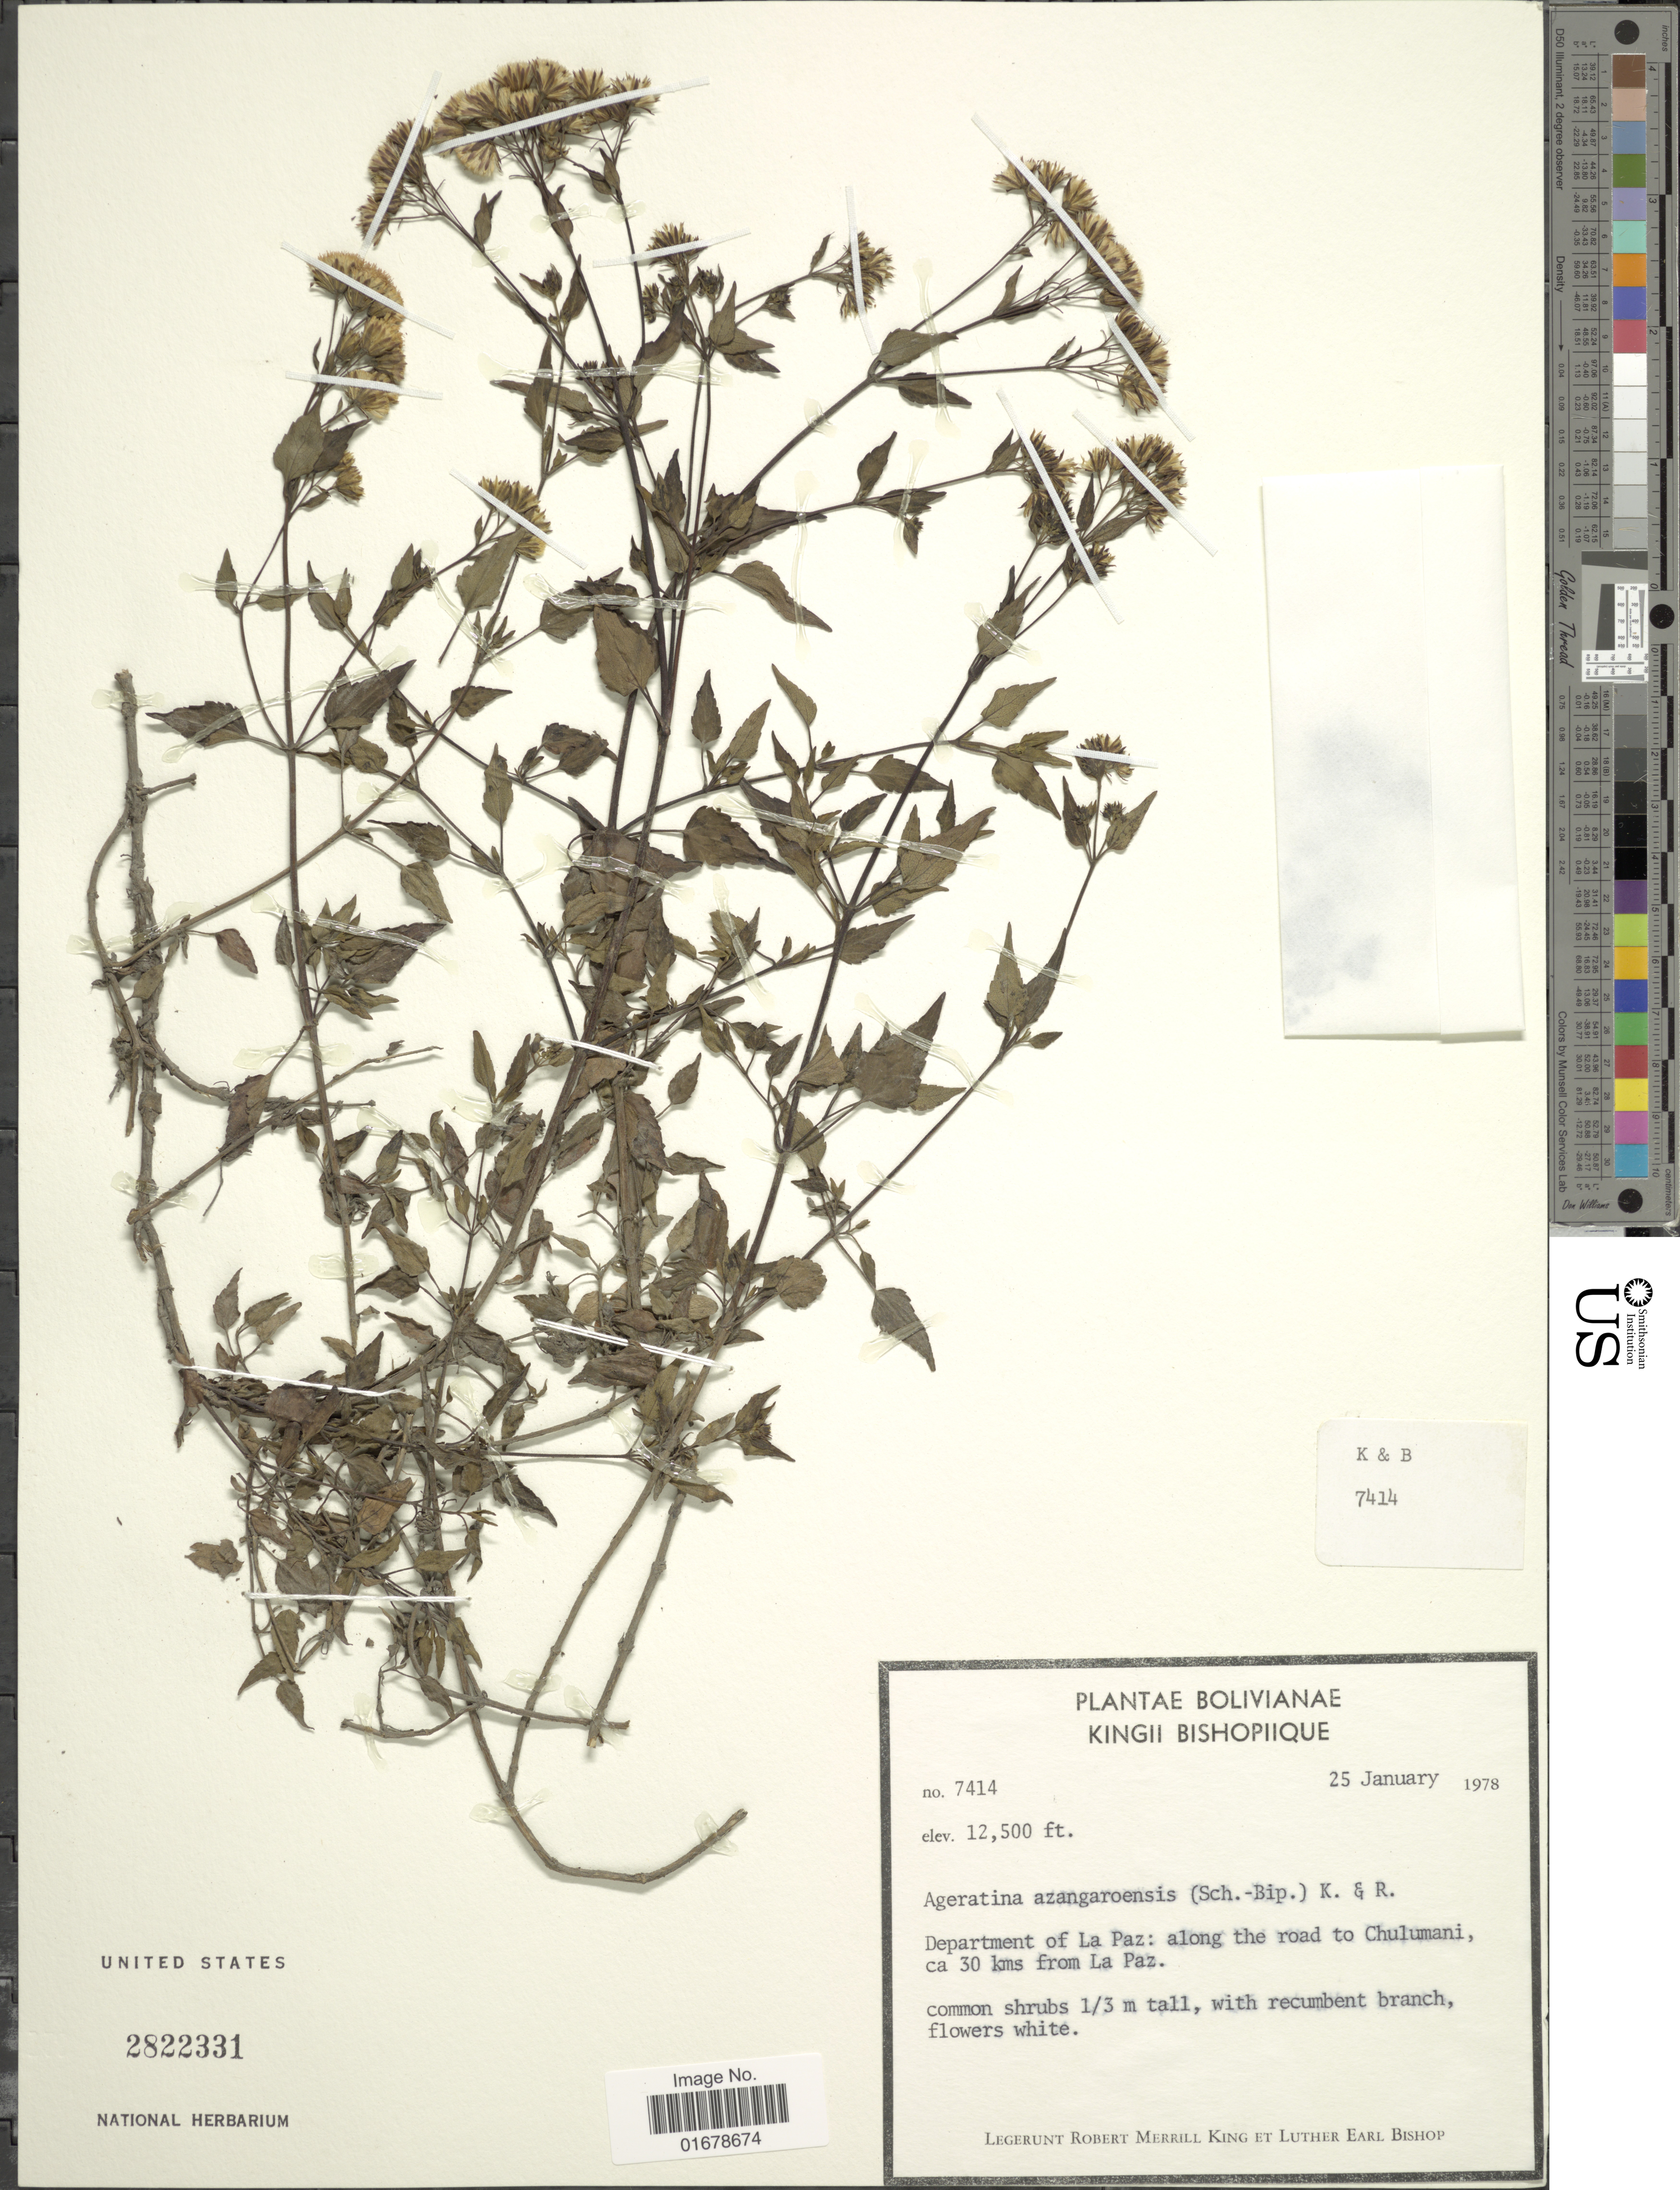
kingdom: Plantae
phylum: Tracheophyta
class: Magnoliopsida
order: Asterales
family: Asteraceae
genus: Ageratina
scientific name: Ageratina azangaroensis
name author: (Sch. Bip. ex Wedd.) R.M. King & H. Rob.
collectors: R. M. King & L. E. Bishop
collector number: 7414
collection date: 1978-01-25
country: Bolivia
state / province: La Paz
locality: Department of La Paz: along the road to Chulumani, 30 kms from La Paz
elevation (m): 3810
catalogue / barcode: US 2822331